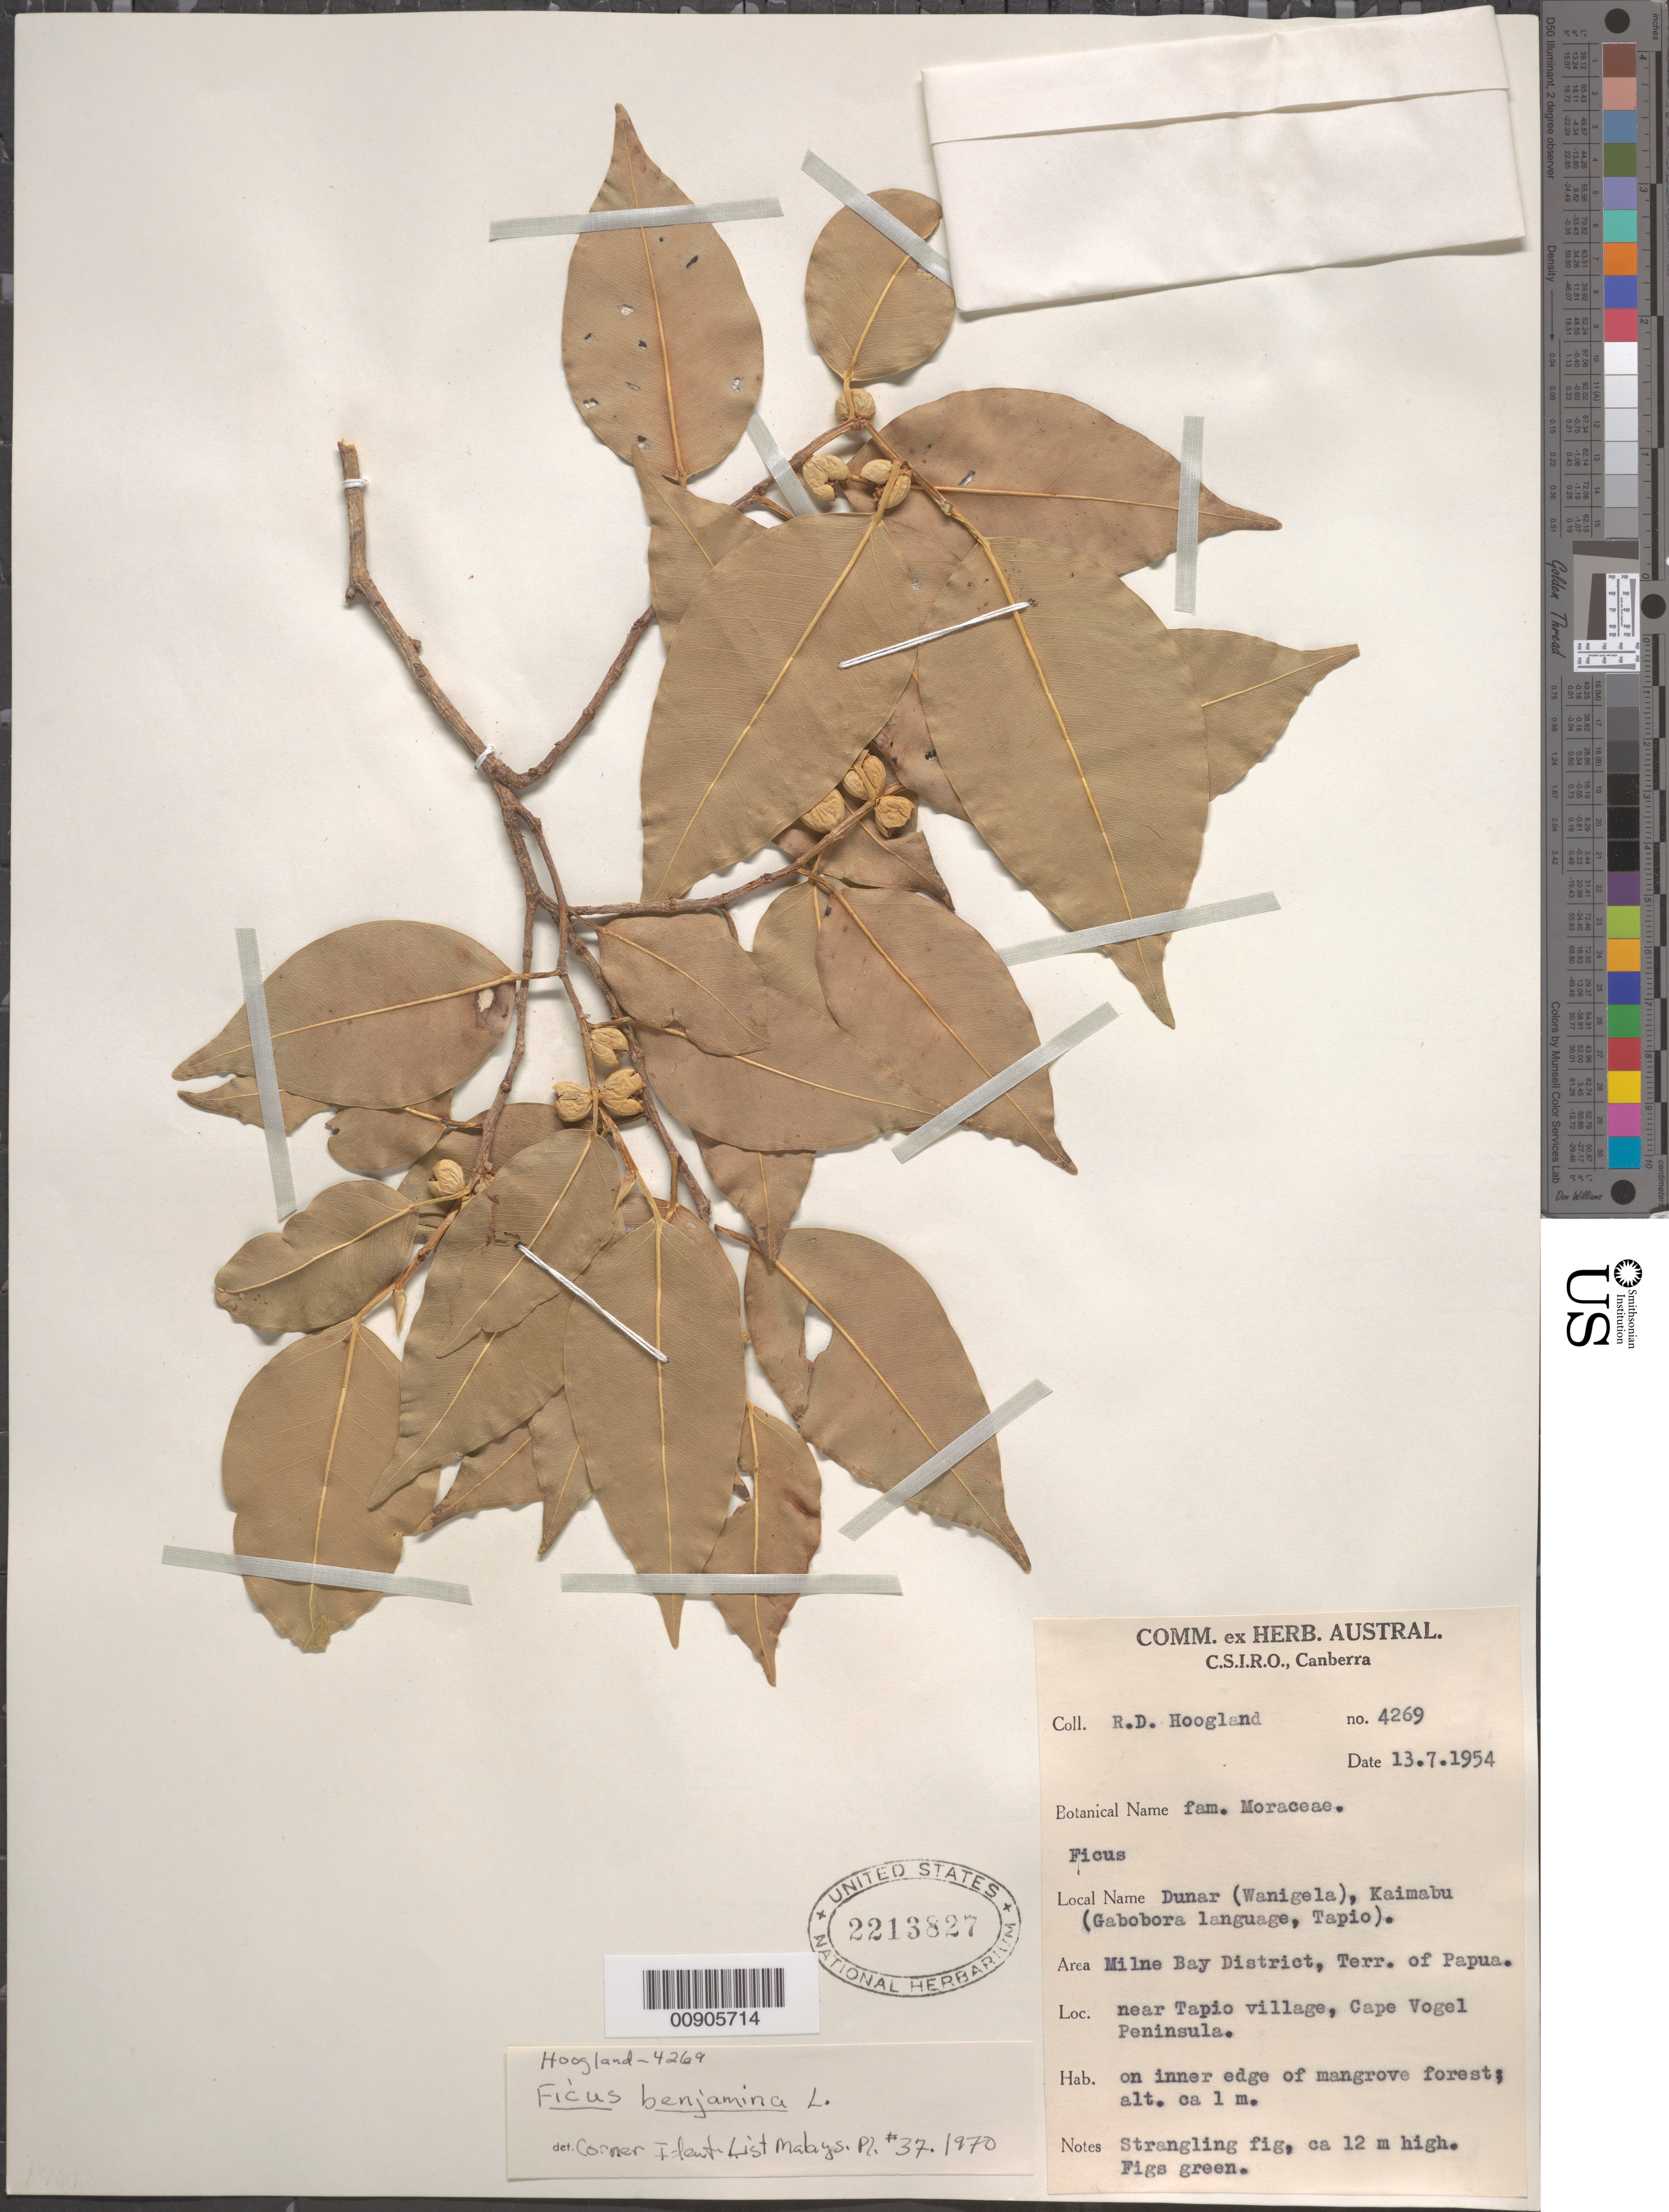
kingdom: Plantae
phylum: Tracheophyta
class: Magnoliopsida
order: Rosales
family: Moraceae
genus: Ficus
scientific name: Ficus benjamina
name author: L.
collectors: R. D. Hoogland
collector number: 4269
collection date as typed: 15 Jul 1954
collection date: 1954-07-15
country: Papua New Guinea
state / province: Milne Bay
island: New Guinea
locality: Milne Bay District, Cape Vogel Peninsula, near Tapio village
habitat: on inner edge of mangrove forest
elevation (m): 1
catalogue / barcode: US 2213827